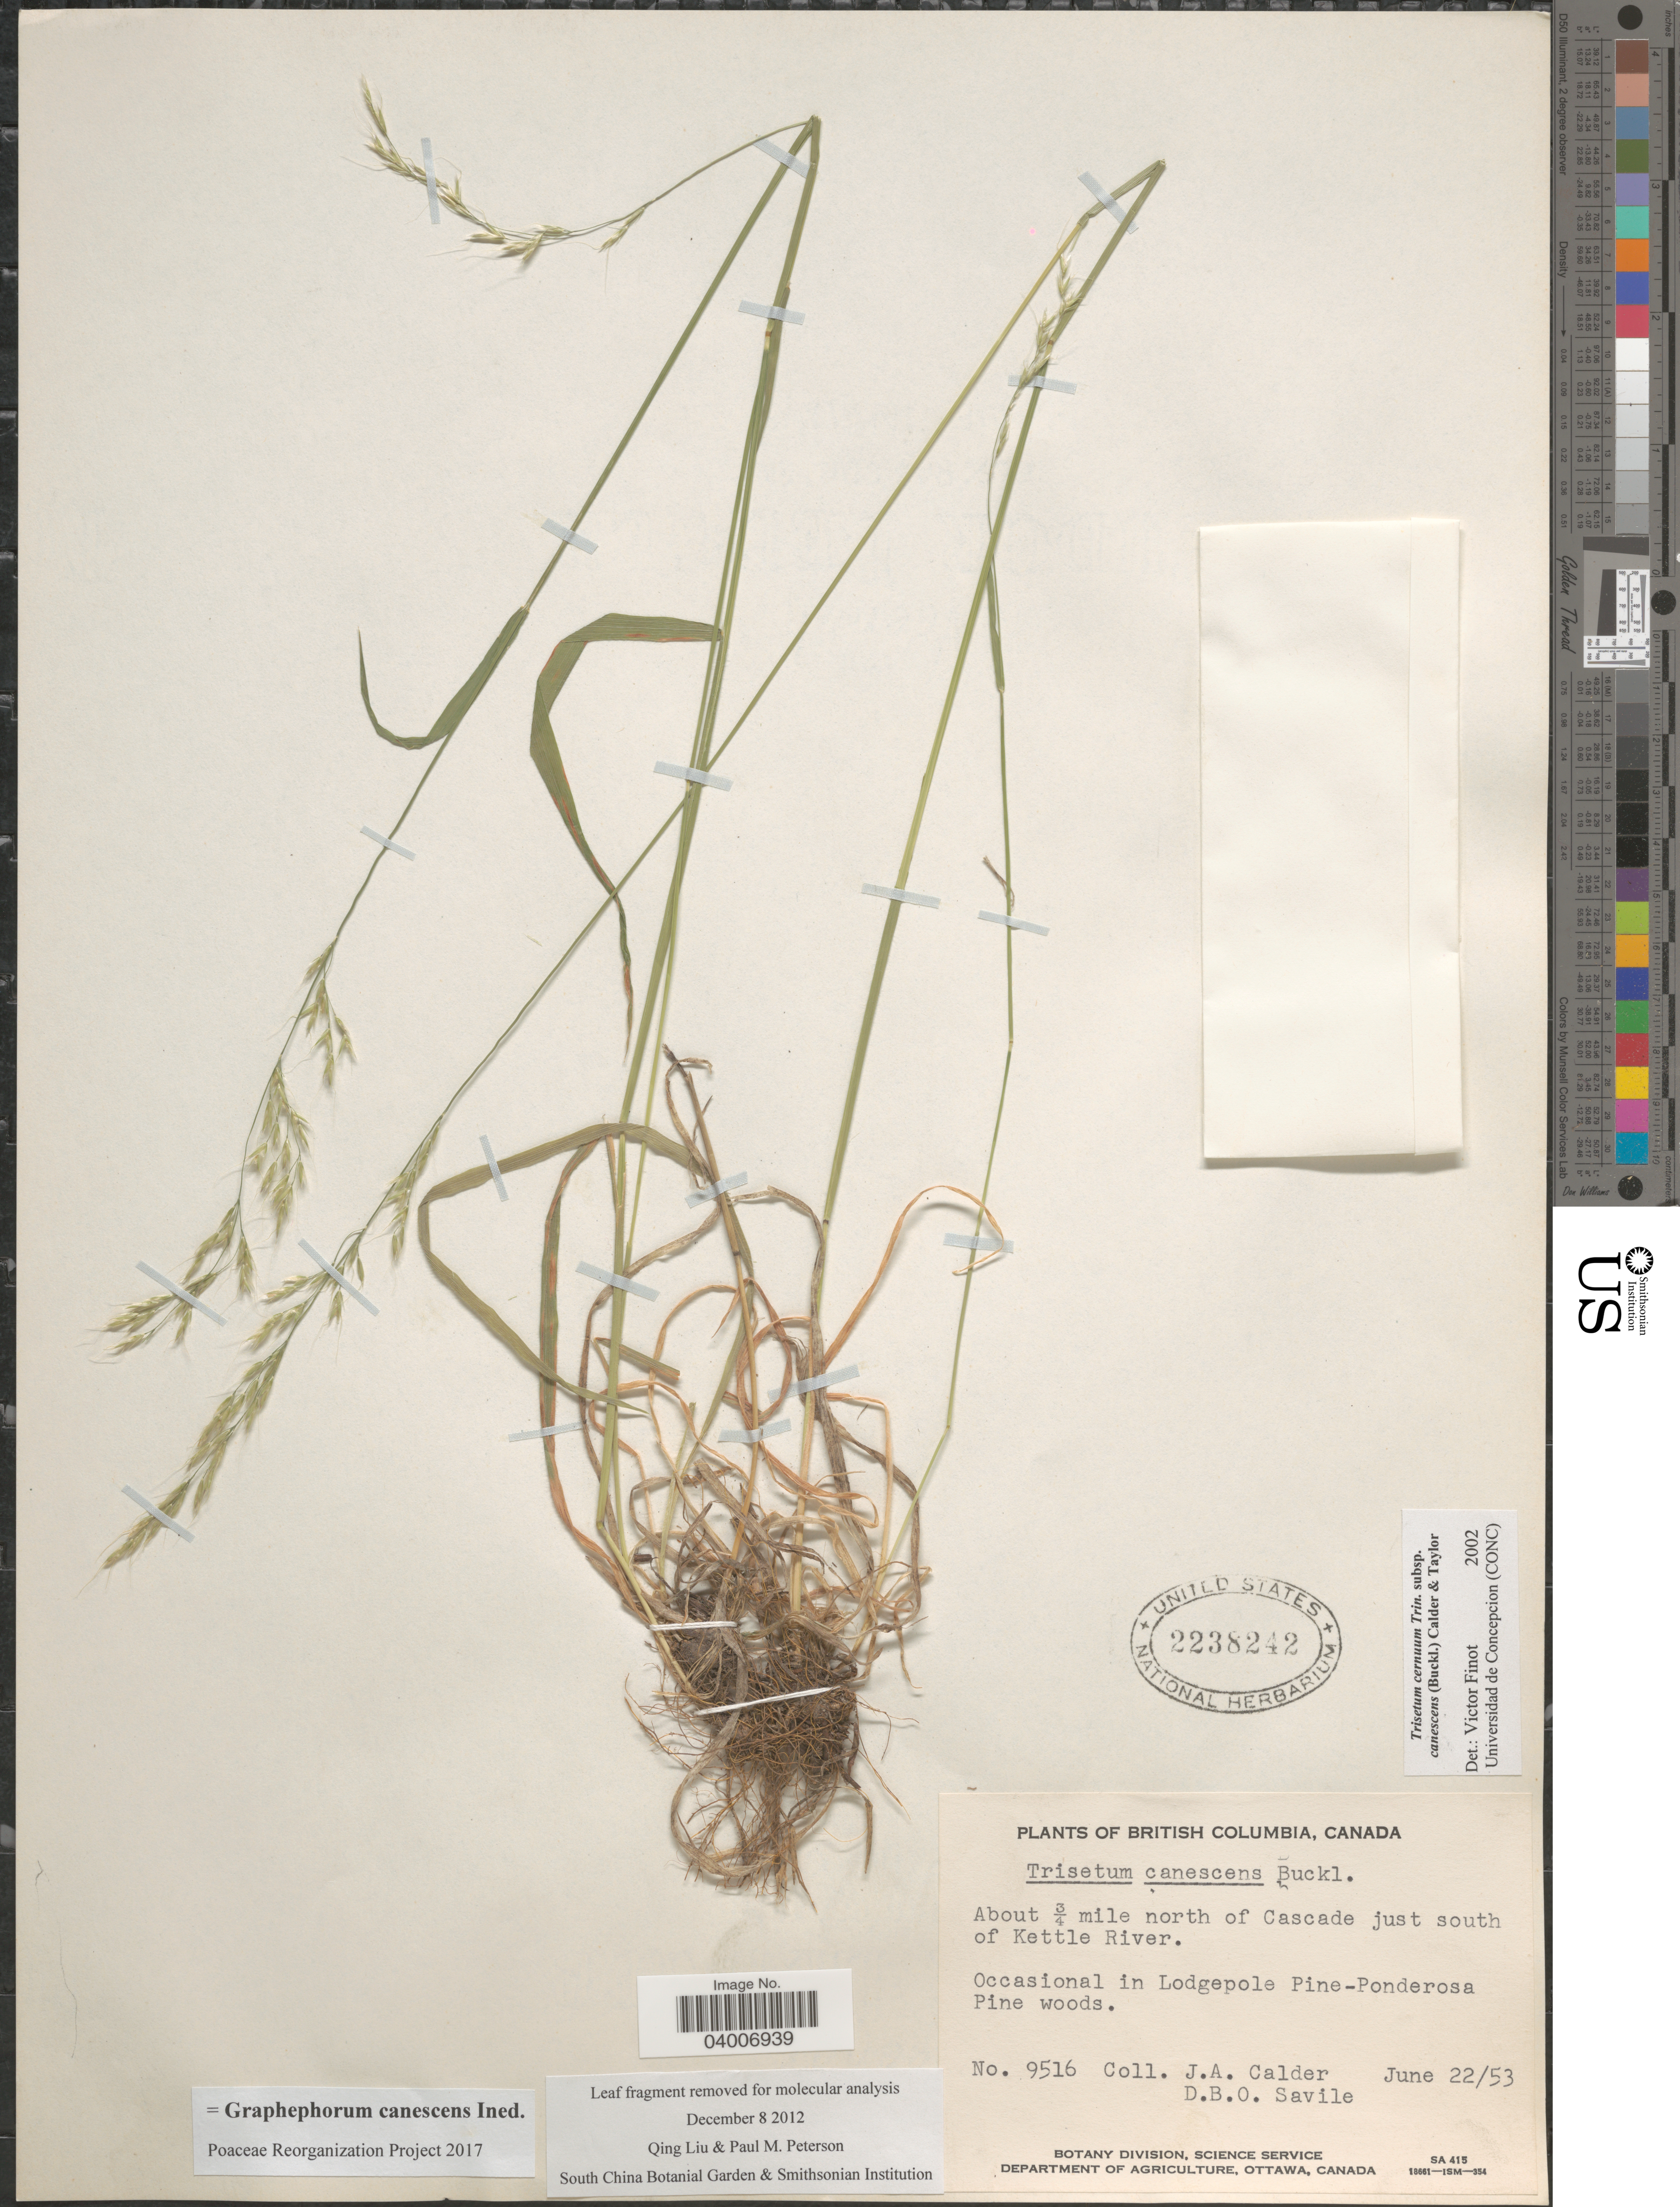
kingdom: Plantae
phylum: Tracheophyta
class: Liliopsida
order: Poales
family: Poaceae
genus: Graphephorum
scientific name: Graphephorum canescens ined.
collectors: J. A. Calder & D. Savile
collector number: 9516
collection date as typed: Transcribed d/m/y: 22/6/53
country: Canada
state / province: British Columbia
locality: About ¾ mile north of Cascade just south of Kettle River. Occasional in Lodgepole Pine-Ponderosa Pine woods.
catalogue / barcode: US 2238242